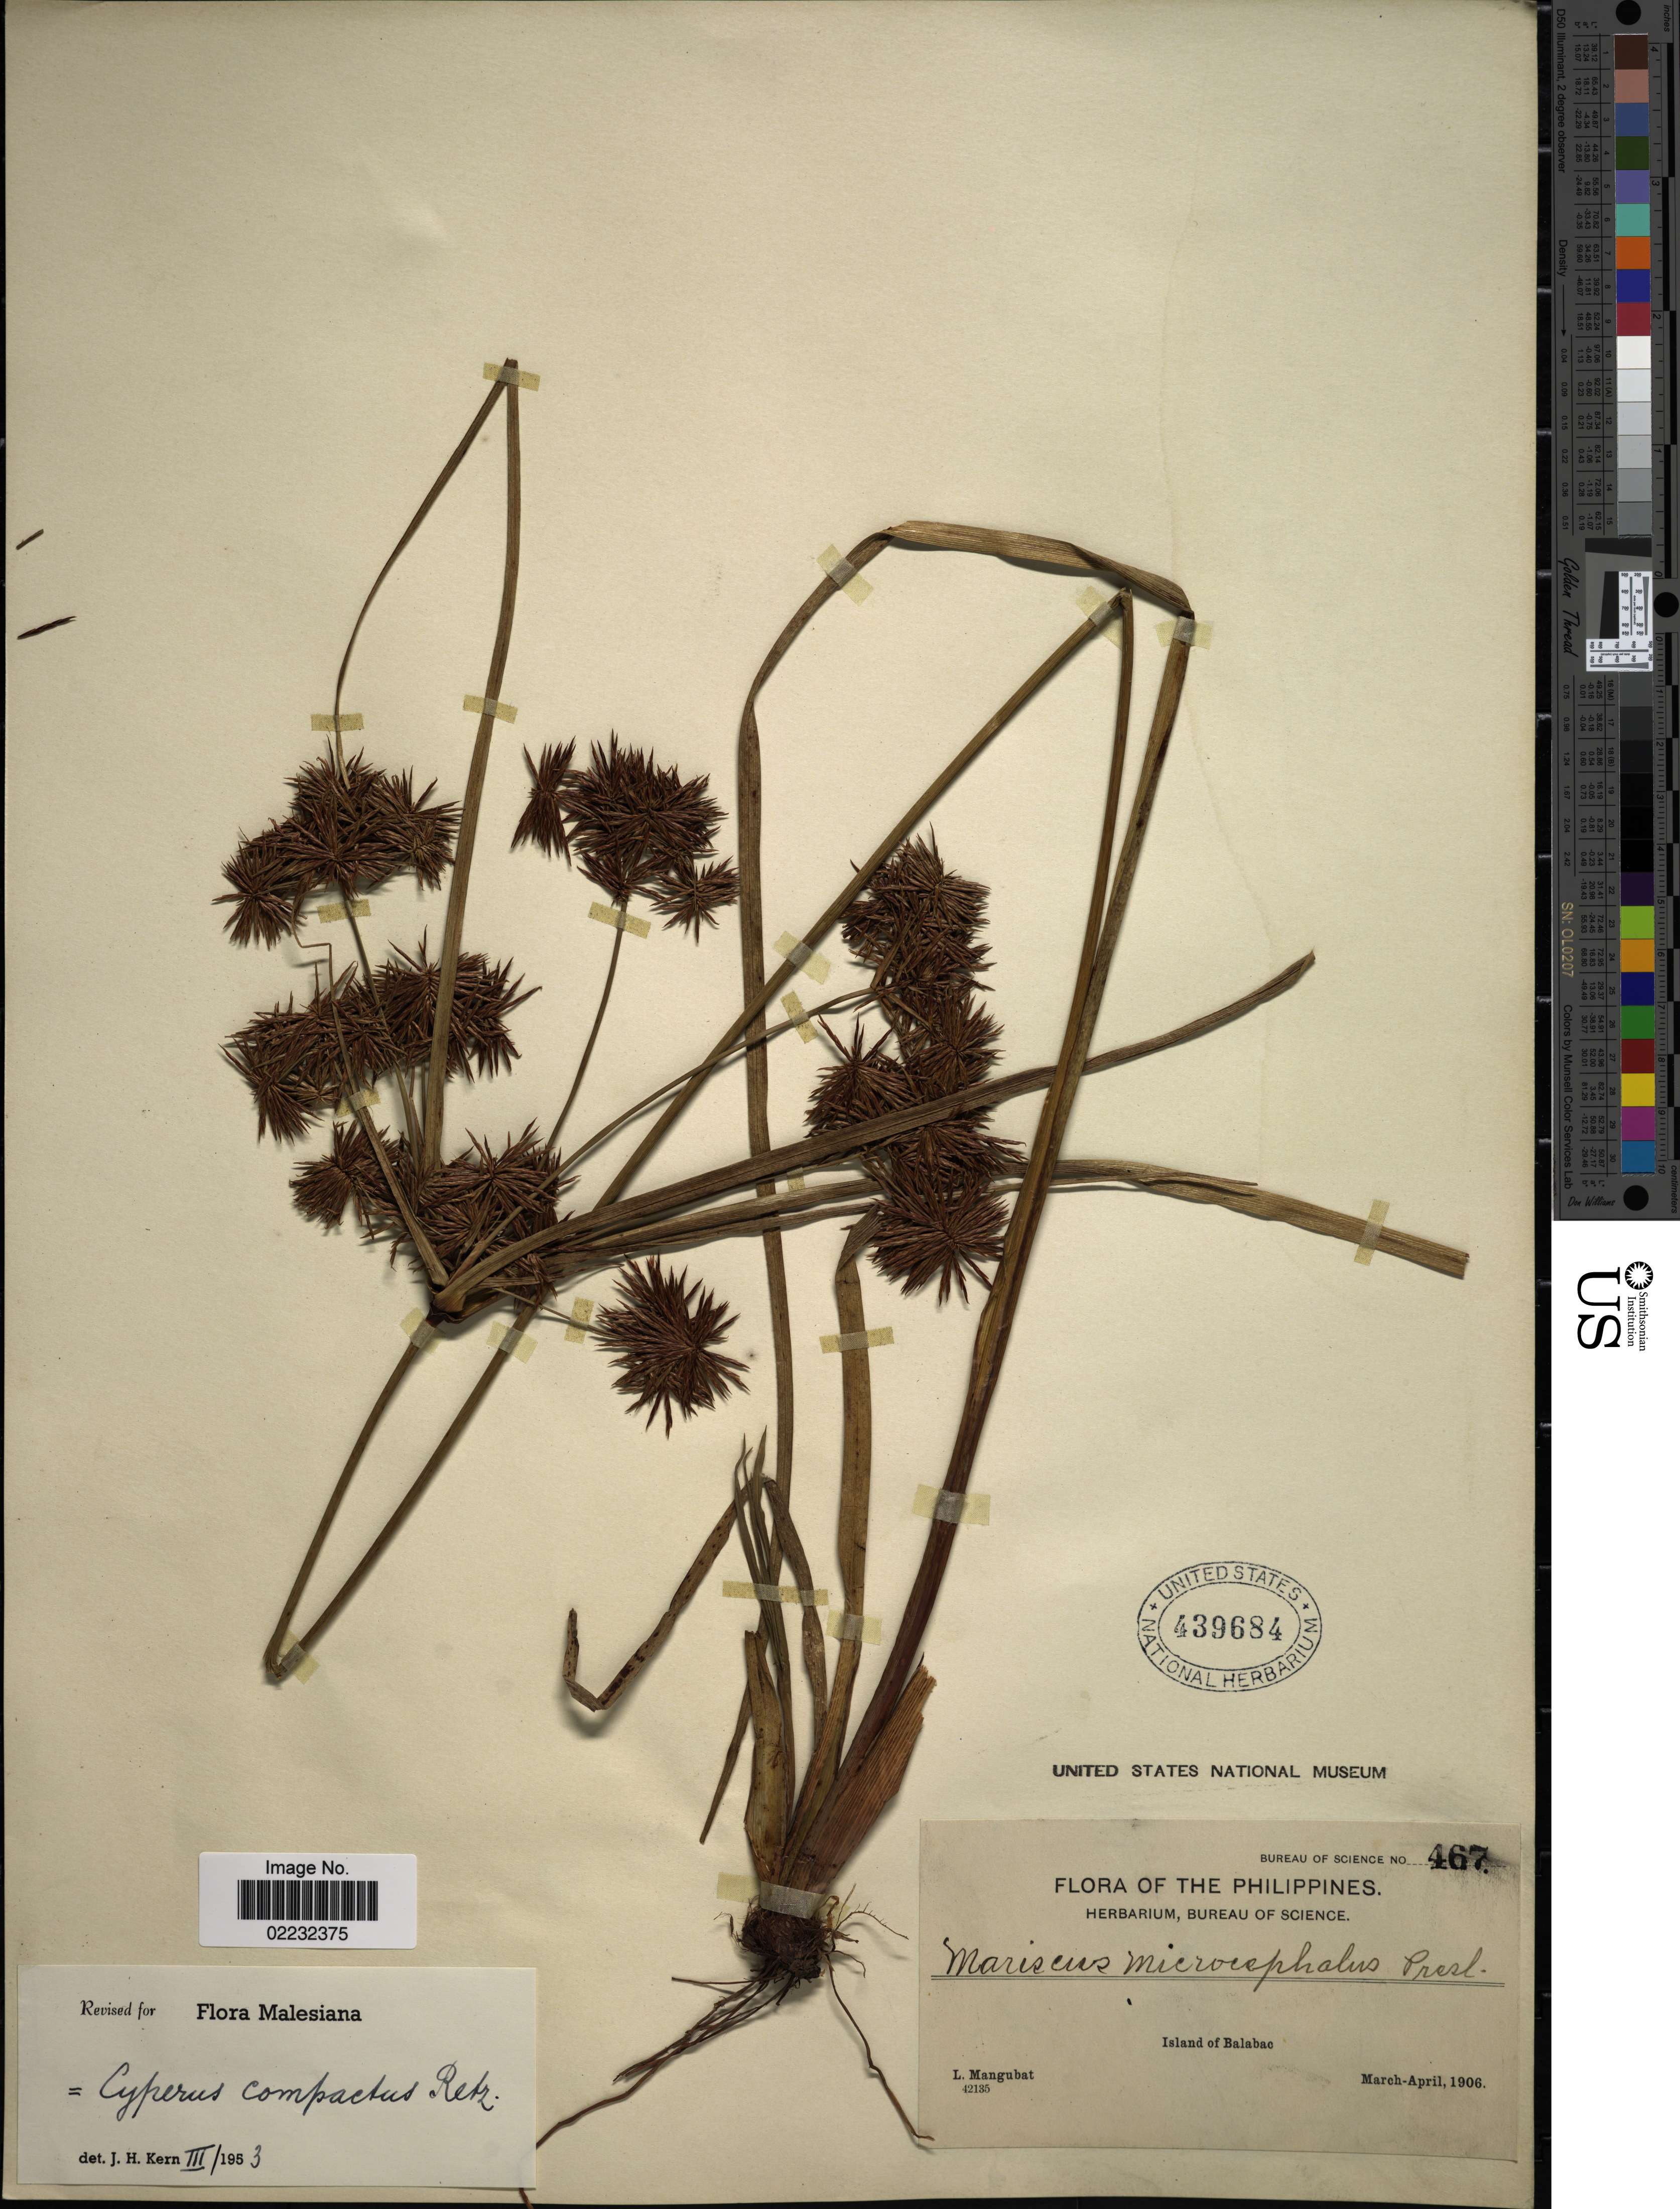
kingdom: Plantae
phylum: Tracheophyta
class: Liliopsida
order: Poales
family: Cyperaceae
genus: Cyperus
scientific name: Cyperus compactus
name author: Retz.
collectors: L. Mangubat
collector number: Bureau of Science 467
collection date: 1906-03/1906-04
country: Philippines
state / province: Mimaropa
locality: Island of Balabac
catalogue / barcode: US 439684